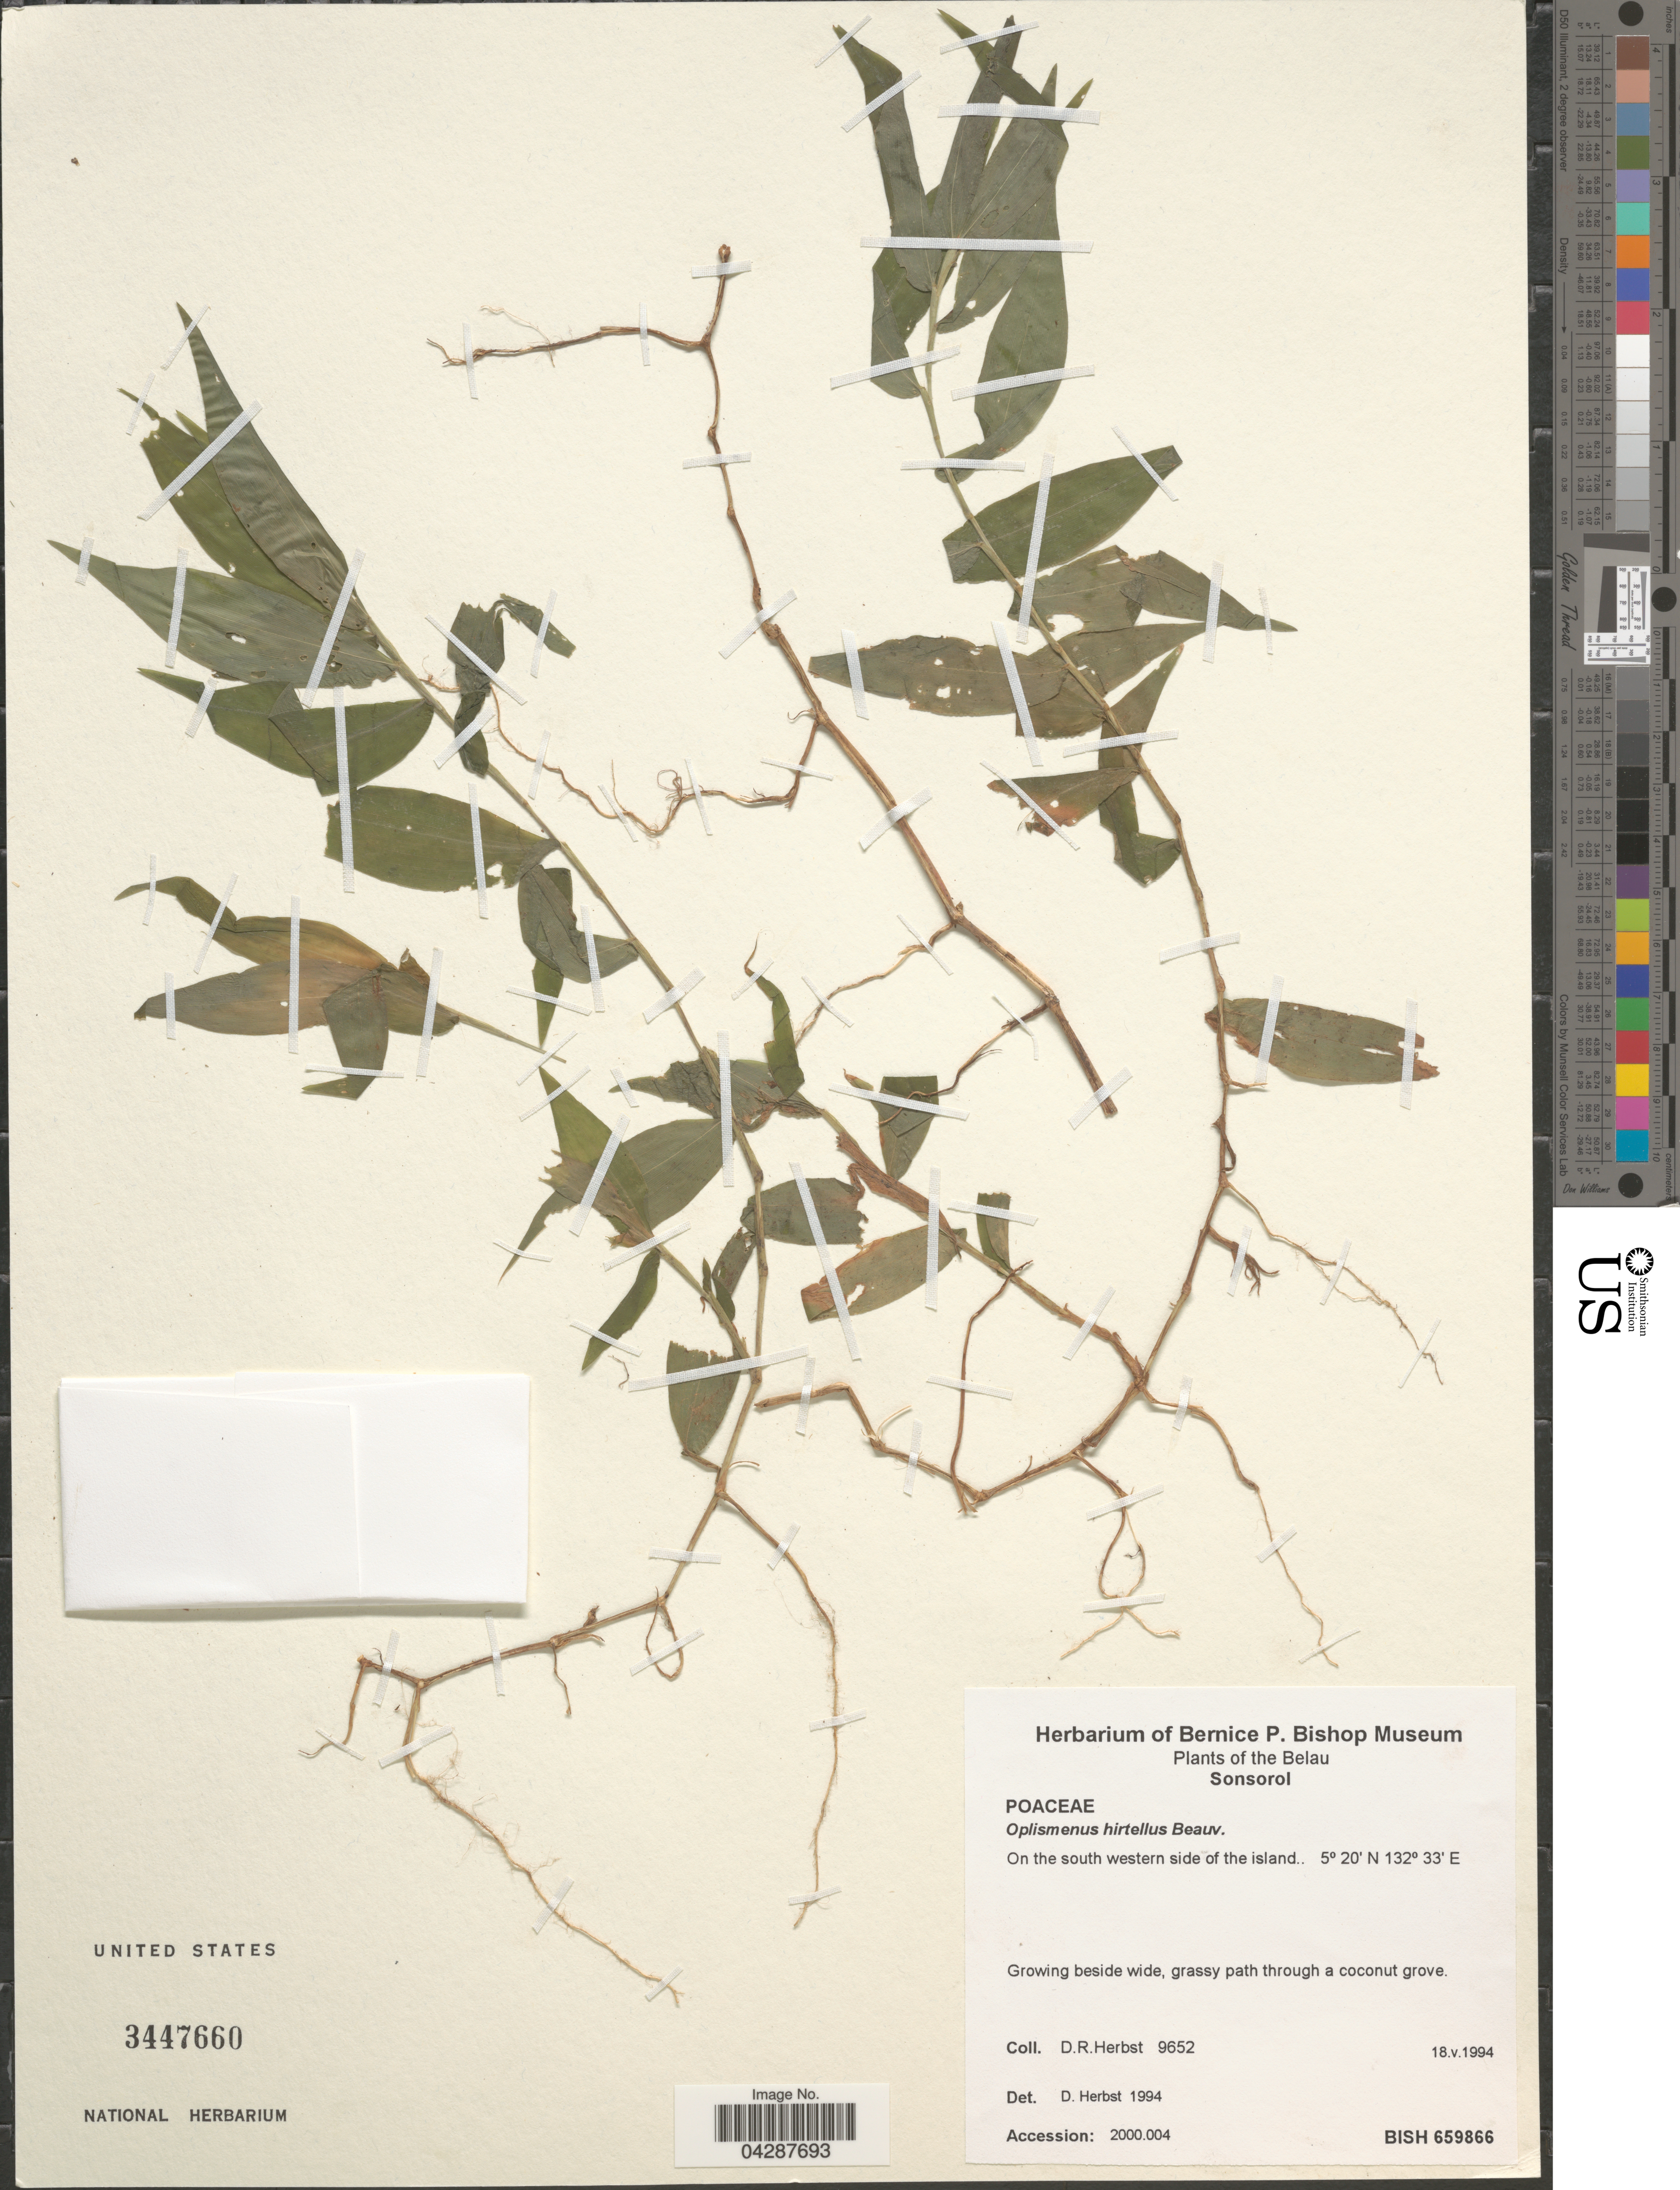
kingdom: Plantae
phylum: Tracheophyta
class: Liliopsida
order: Poales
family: Poaceae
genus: Oplismenus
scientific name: Oplismenus hirtellus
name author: (L.) P. Beauv.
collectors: D. R. Herbst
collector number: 9654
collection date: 1994-05-18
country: Palau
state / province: Belau Outliers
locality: The Belau. Sonsorol. On the south western side of the island.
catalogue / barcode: US 3447660